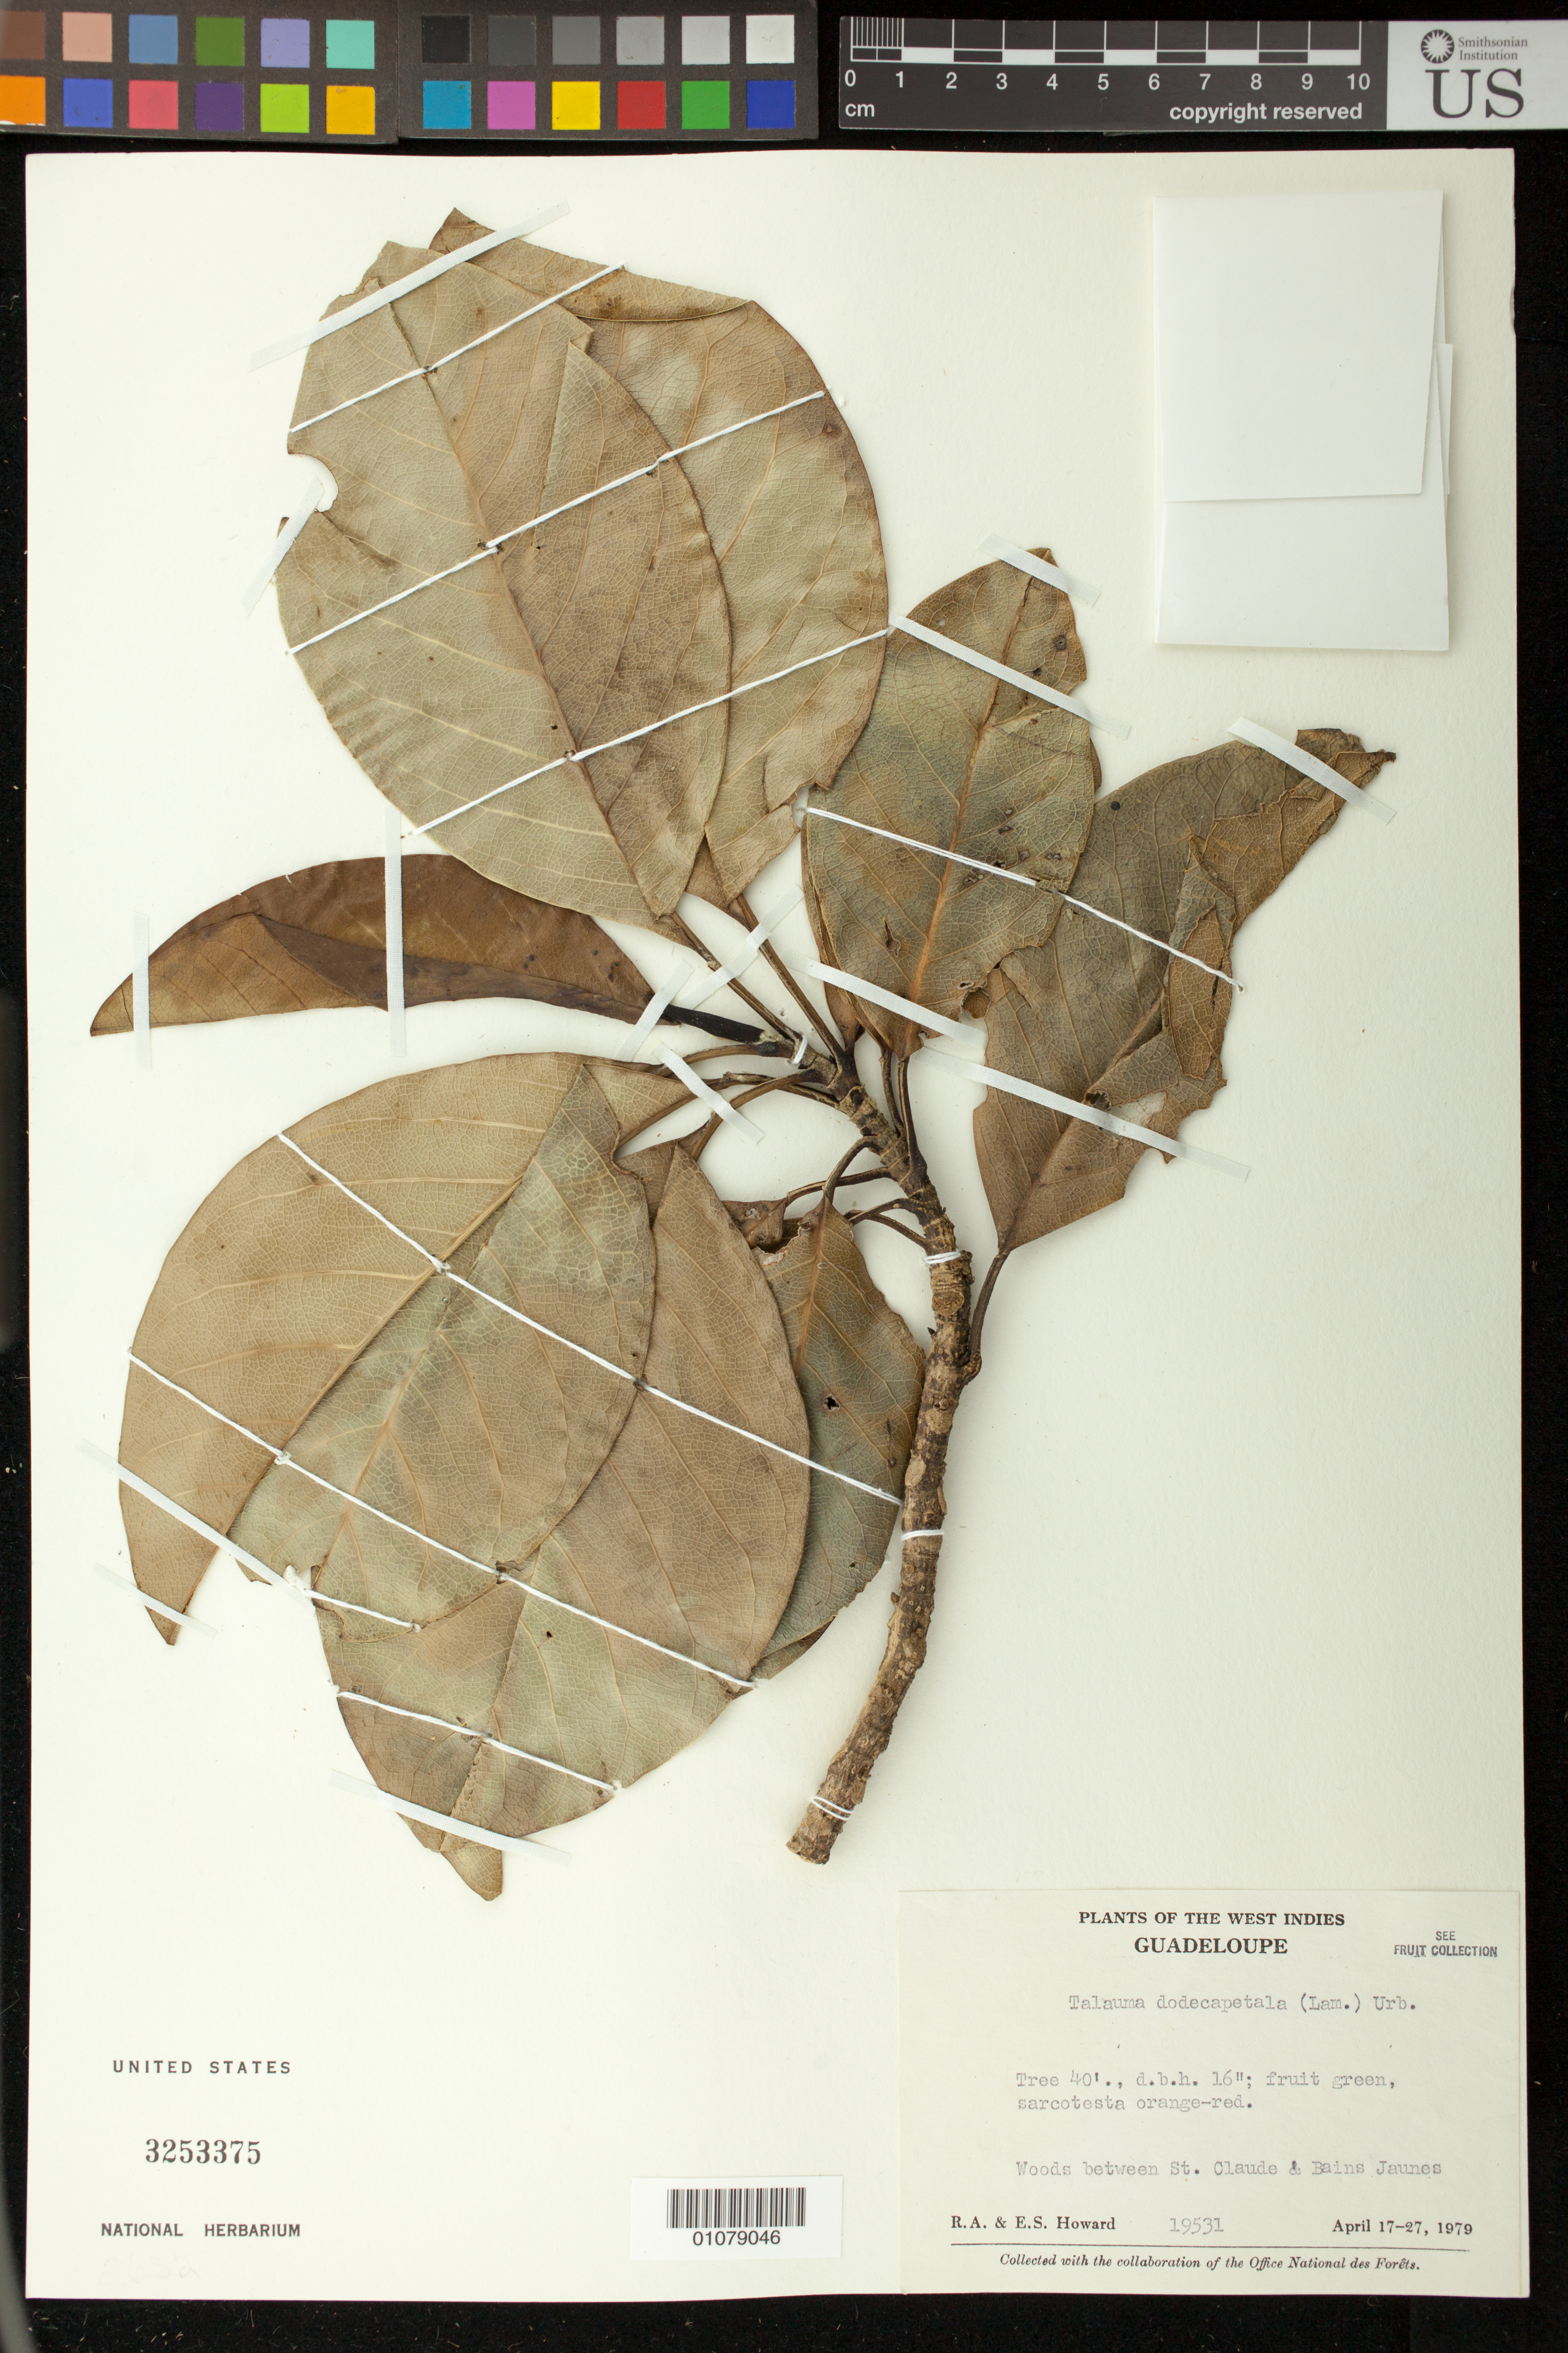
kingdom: Plantae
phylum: Tracheophyta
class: Magnoliopsida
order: Magnoliales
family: Magnoliaceae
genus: Magnolia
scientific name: Magnolia dodecapetala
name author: (Lam.) Govaerts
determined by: Strong, Mark T., (BOT), Smithsonian Institution - National Museum of Natural History (UNITED STATES)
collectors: R. A. Howard & E. S. Howard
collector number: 19531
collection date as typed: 17 Apr 1979 to 27 Apr 1979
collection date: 1979-04-17/1979-04-27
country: Guadeloupe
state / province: St. Claude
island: Basse Terre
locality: Woods between St. Claude & Bain Jaunes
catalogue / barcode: US 3253375